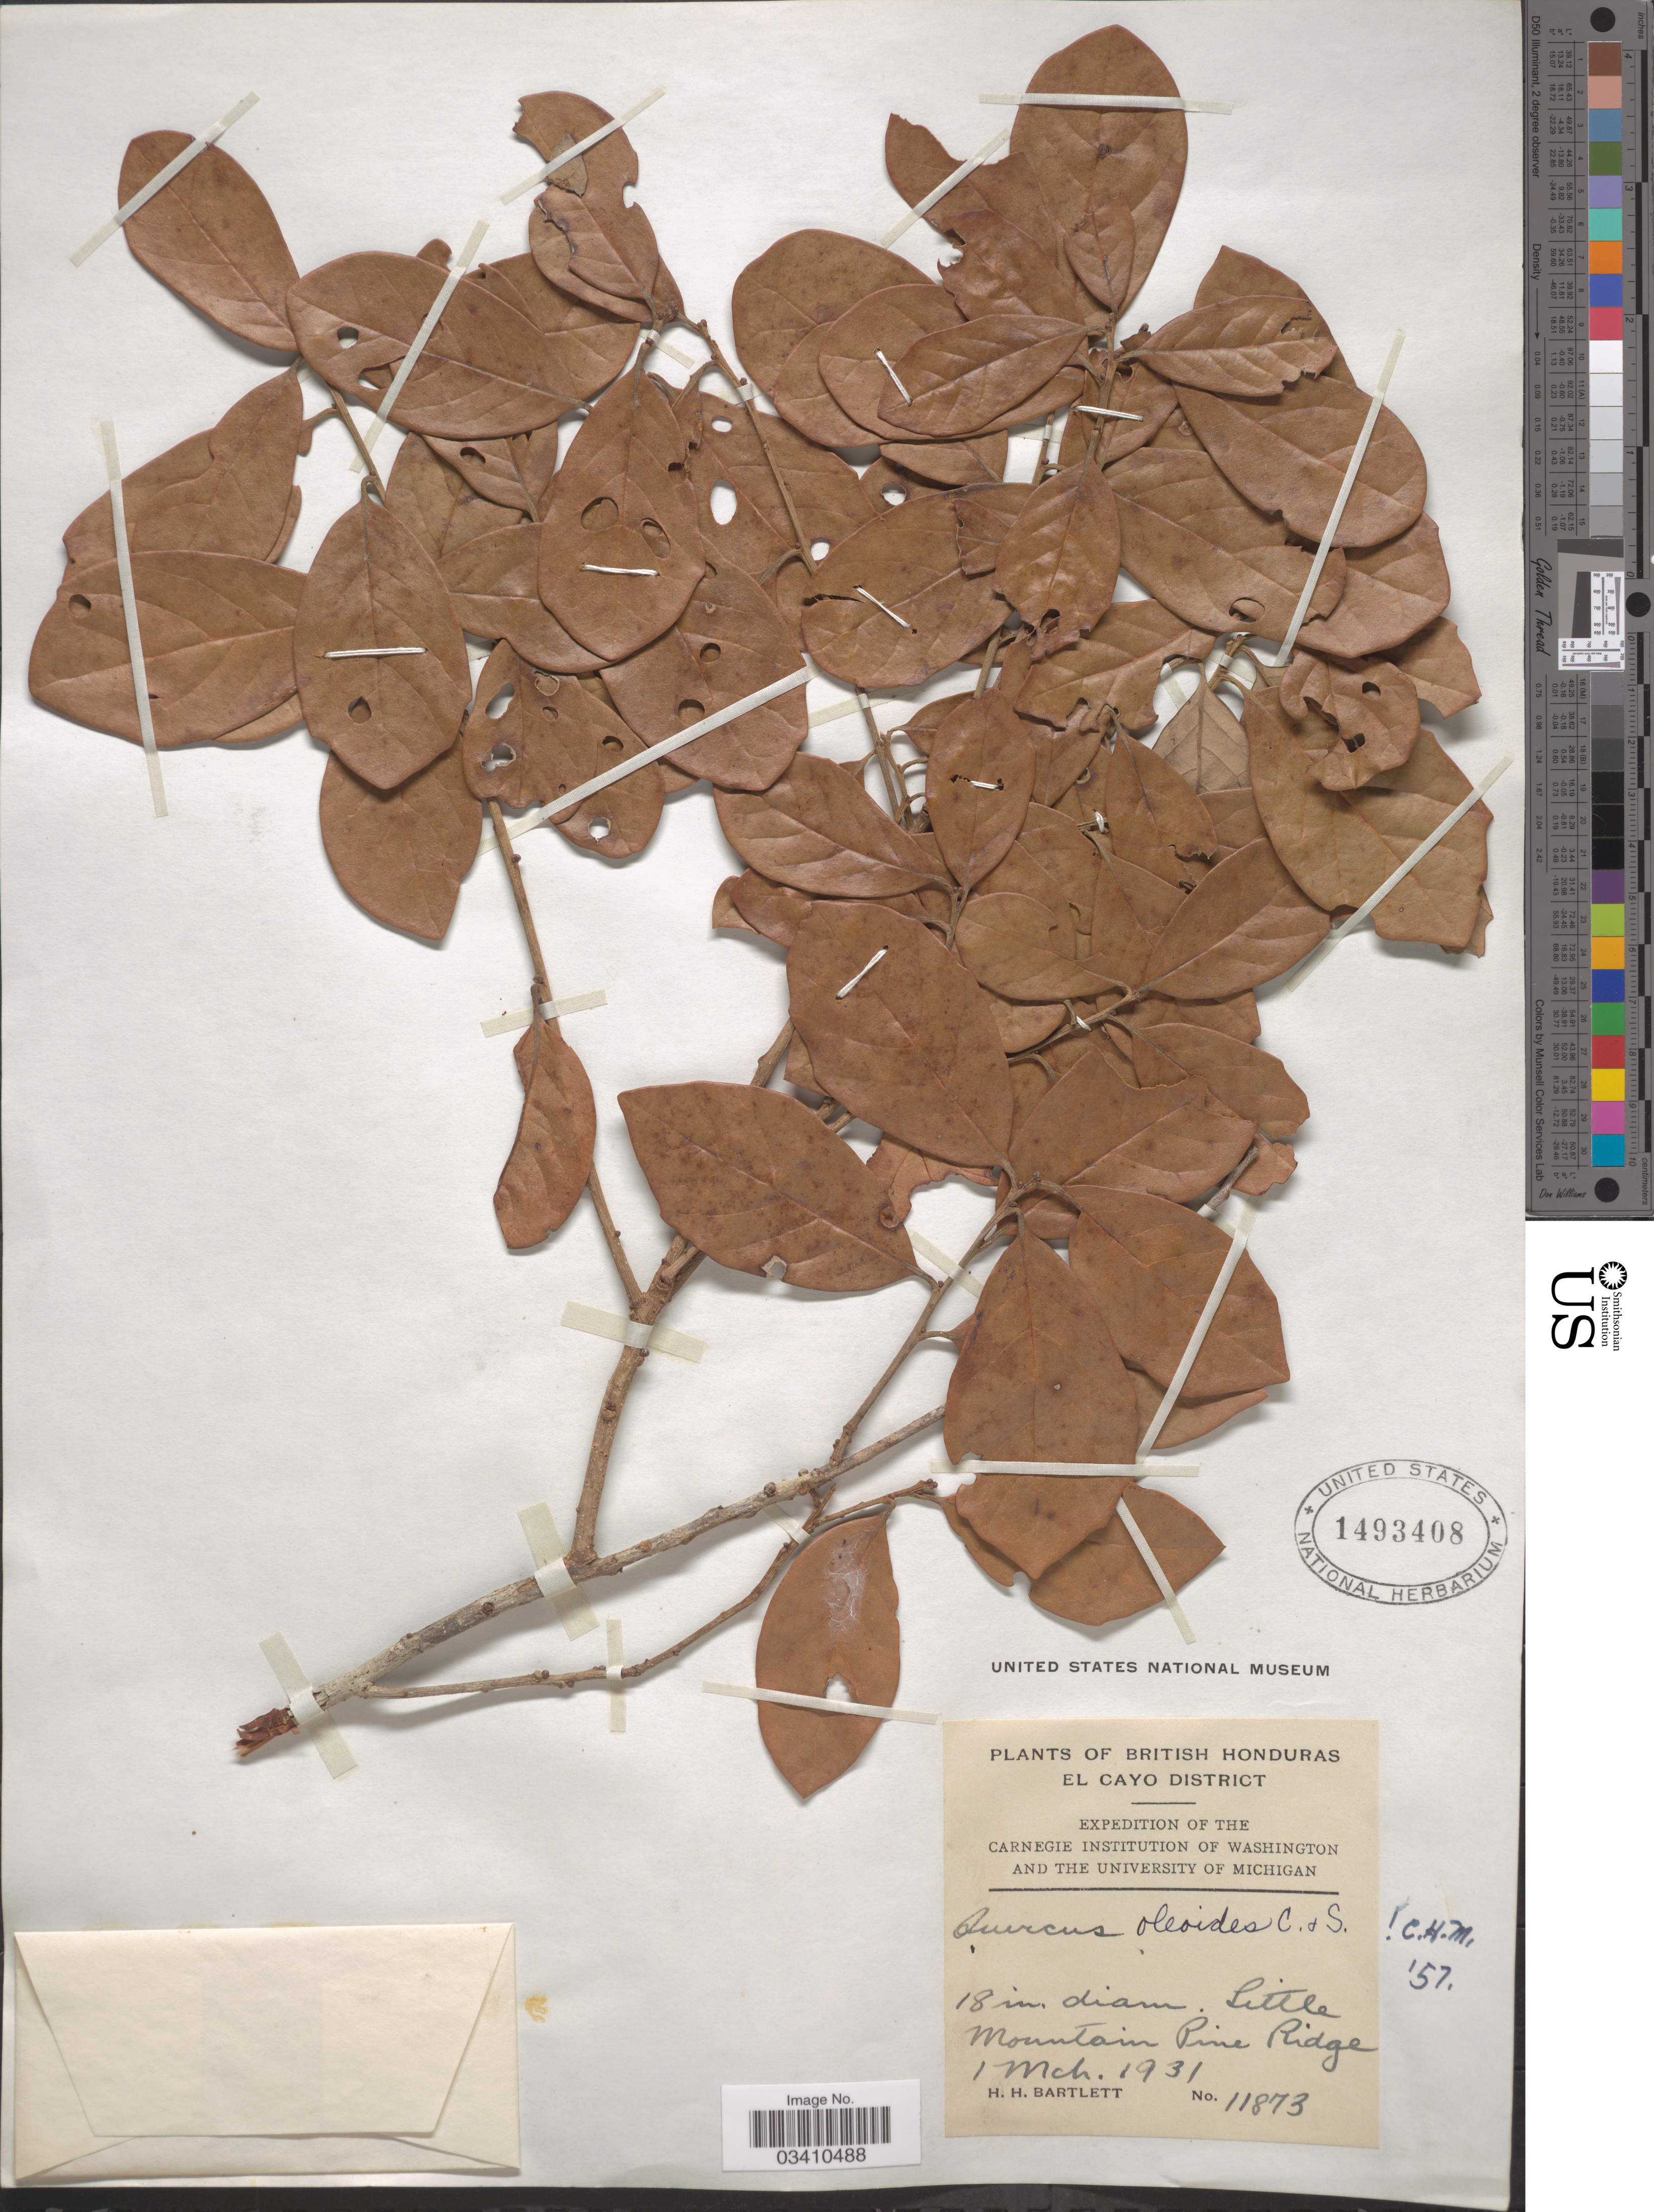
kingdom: Plantae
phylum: Tracheophyta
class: Magnoliopsida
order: Fagales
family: Fagaceae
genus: Quercus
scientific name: Quercus oleoides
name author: Schltdl. & Cham.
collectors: H. H. Bartlett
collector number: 11873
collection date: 1931-03-01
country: Belize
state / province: Cayo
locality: British Honduras. El Cayo District. Little Mountain Pine Ridge.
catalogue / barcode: US 1493408